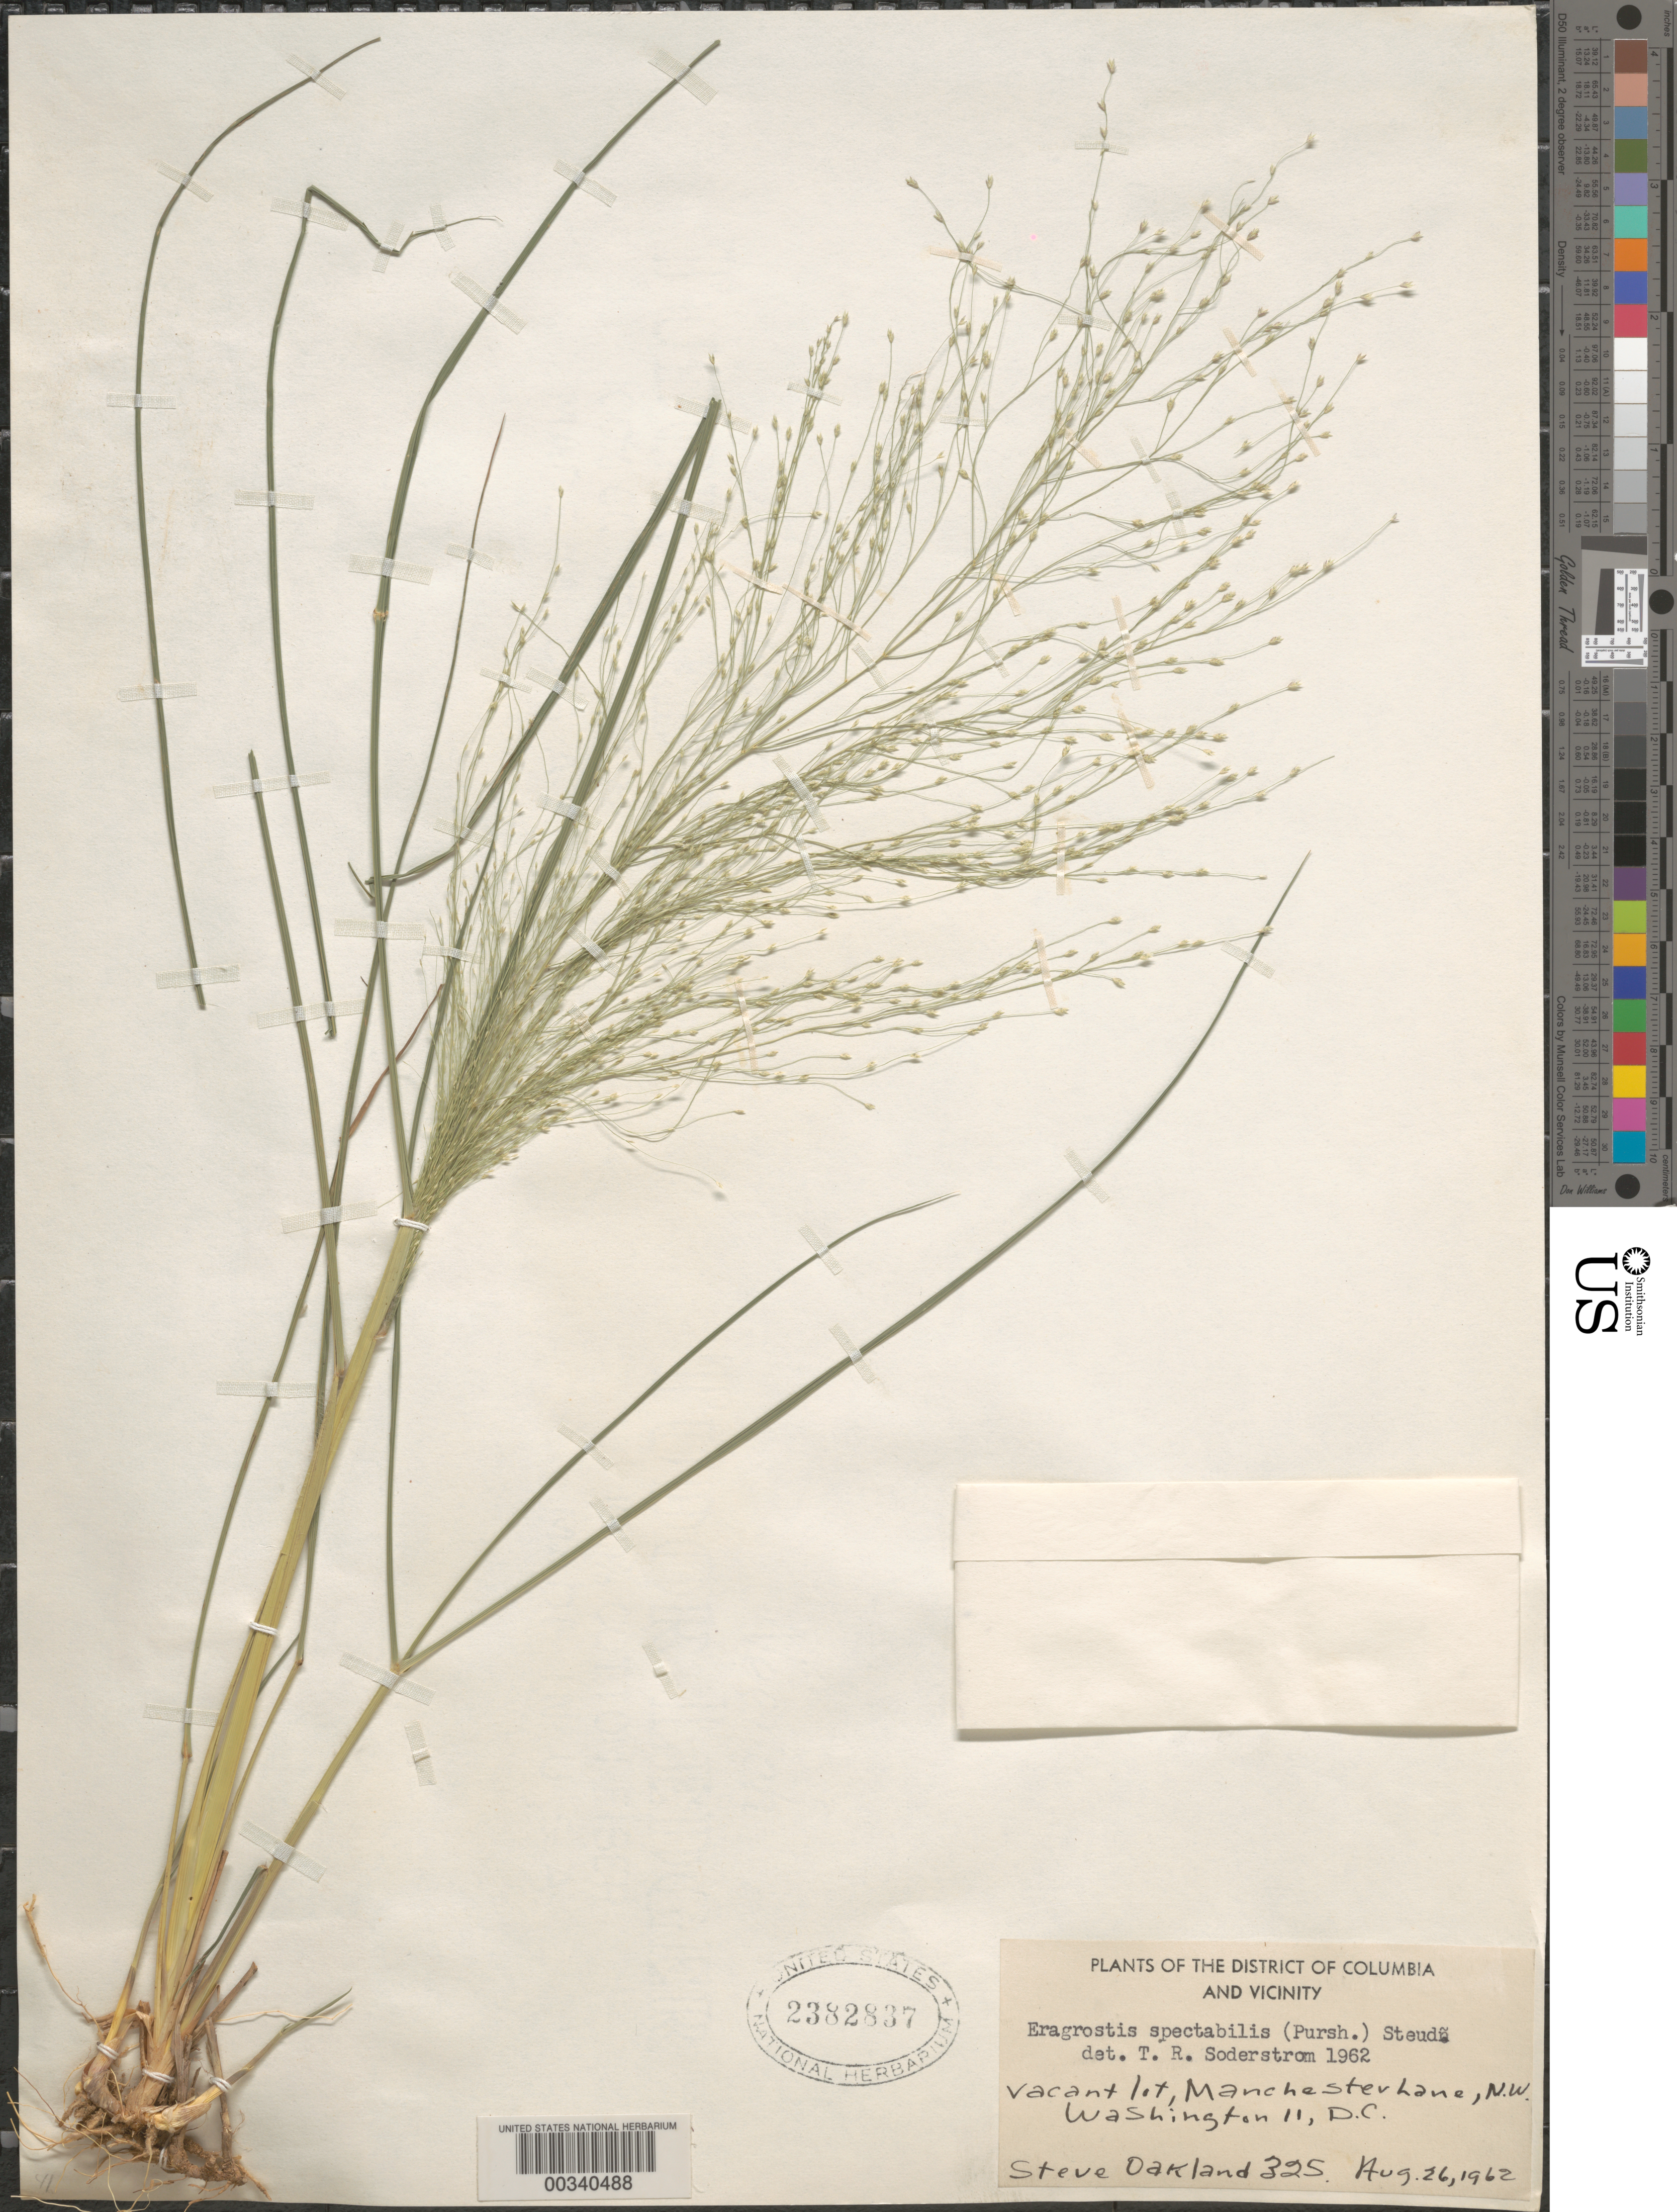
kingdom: Plantae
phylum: Tracheophyta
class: Liliopsida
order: Poales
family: Poaceae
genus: Eragrostis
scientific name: Eragrostis spectabilis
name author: (Pursh) Steud.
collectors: S. Oakland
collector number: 325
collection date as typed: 26 Aug 1962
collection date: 1962-08-26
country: United States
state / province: District of Columbia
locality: Manchester Lane, NW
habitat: Vacant lot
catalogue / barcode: US 2382837